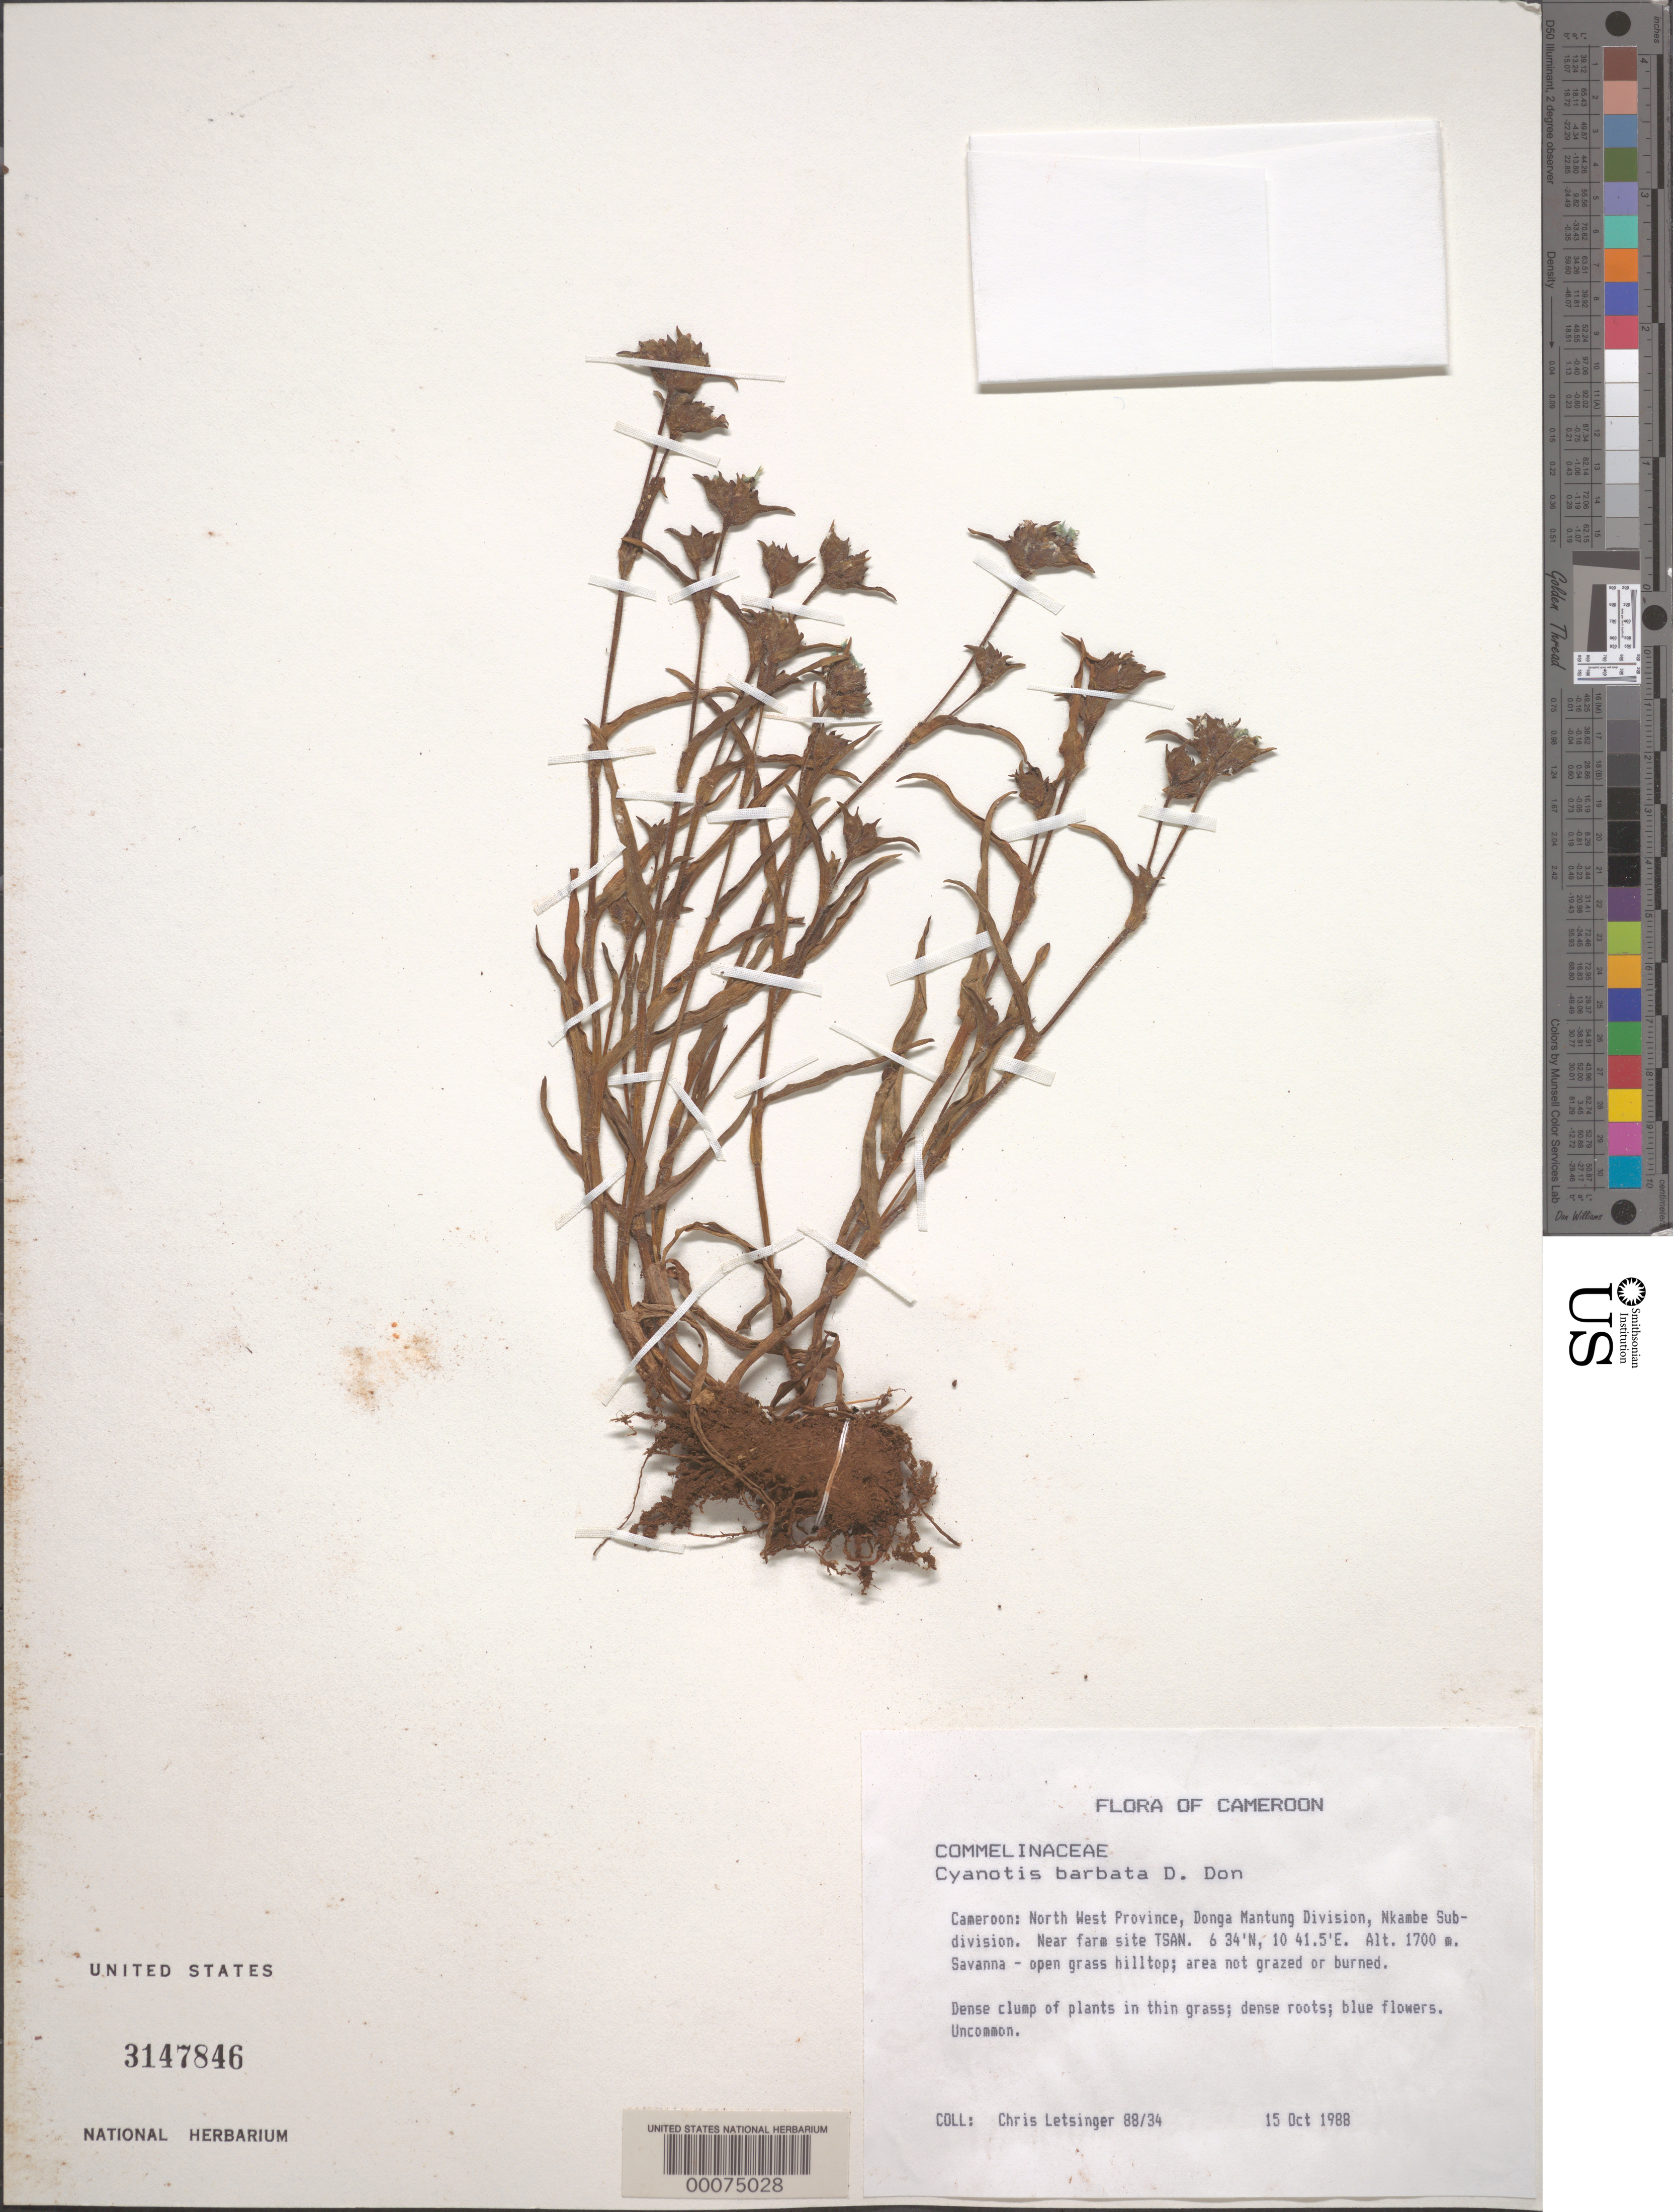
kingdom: Plantae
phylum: Tracheophyta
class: Liliopsida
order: Commelinales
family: Commelinaceae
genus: Cyanotis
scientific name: Cyanotis barbata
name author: D. Don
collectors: C. Letsinger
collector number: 88/34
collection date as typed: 15 Oct 1988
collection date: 1988-10-15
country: Cameroon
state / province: Nord-ouest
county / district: Donga-mantung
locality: Nkambe subdivision, near farm site tsan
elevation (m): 1700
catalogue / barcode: US 3147846